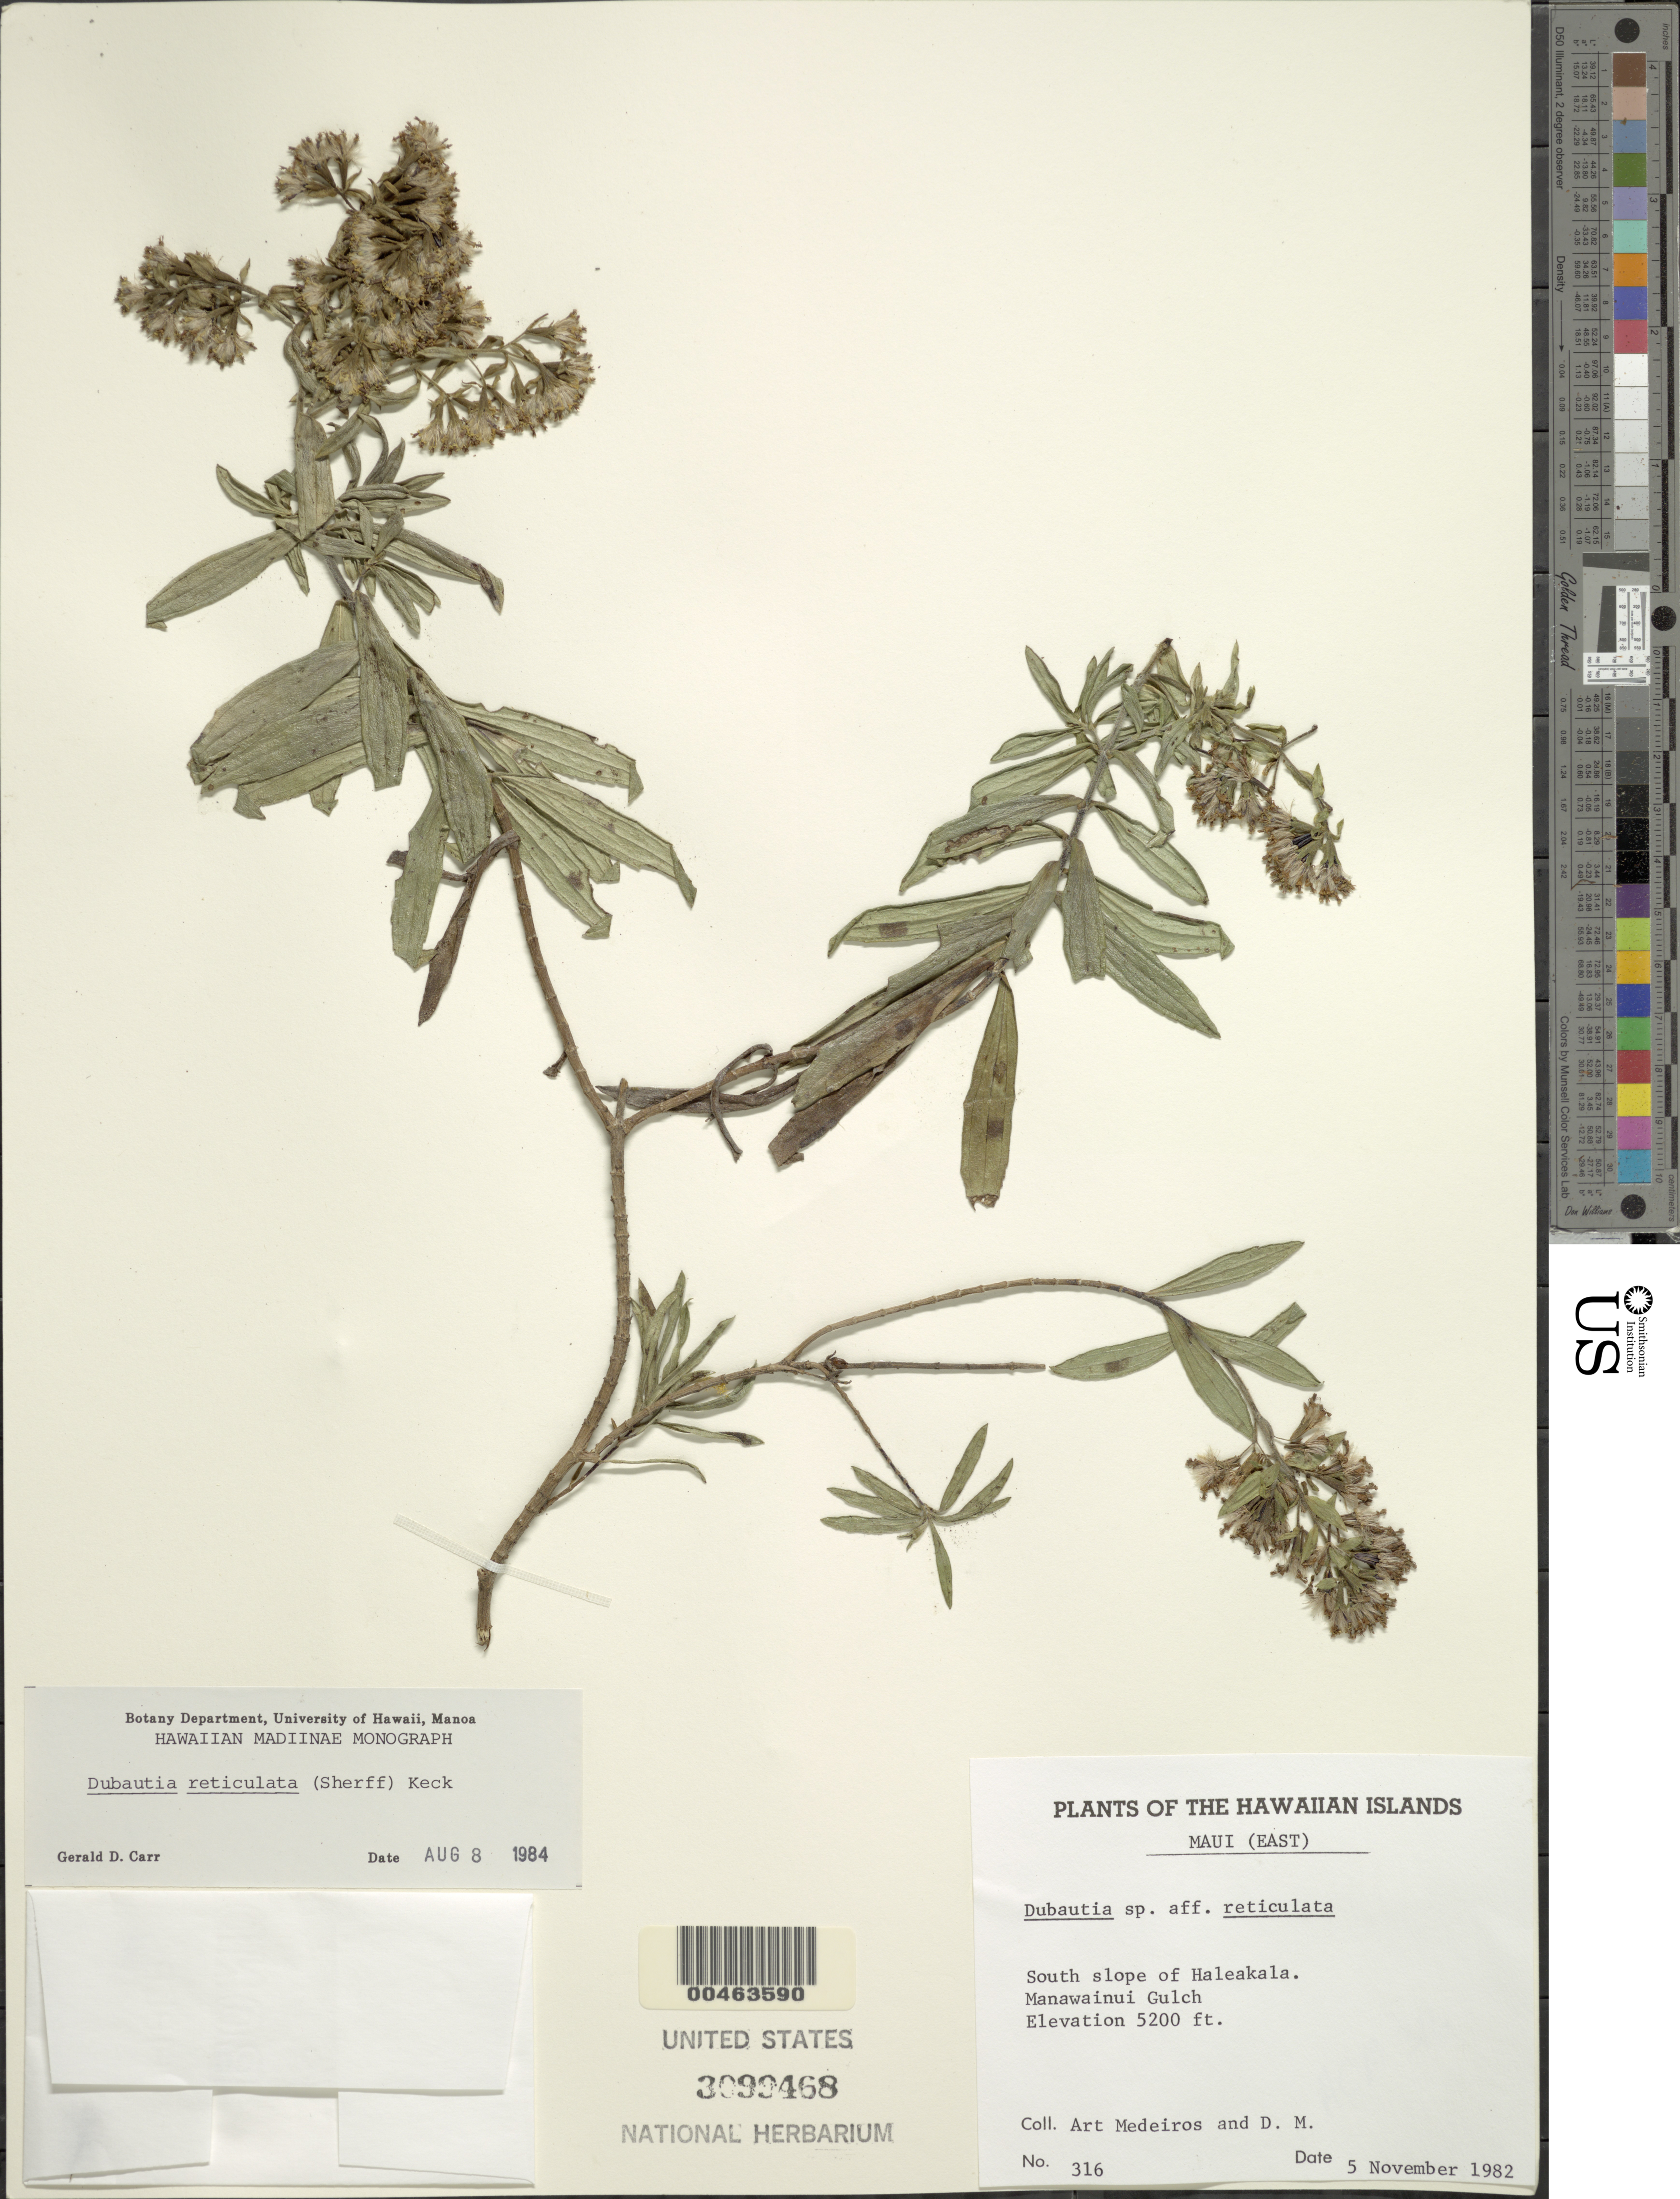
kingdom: Plantae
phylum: Tracheophyta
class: Magnoliopsida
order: Asterales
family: Asteraceae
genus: Dubautia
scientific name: Dubautia reticulata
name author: (Sherff) D.D. Keck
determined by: Carr, G. D.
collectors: A. Medeiros & D. Medeiros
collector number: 316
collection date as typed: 5 Nov 1982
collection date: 1982-11-05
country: United States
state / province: Hawaii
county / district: Maui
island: Maui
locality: East Maui: South slope of Haleakala. Manawainui Gulch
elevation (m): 1585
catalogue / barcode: US 3099468